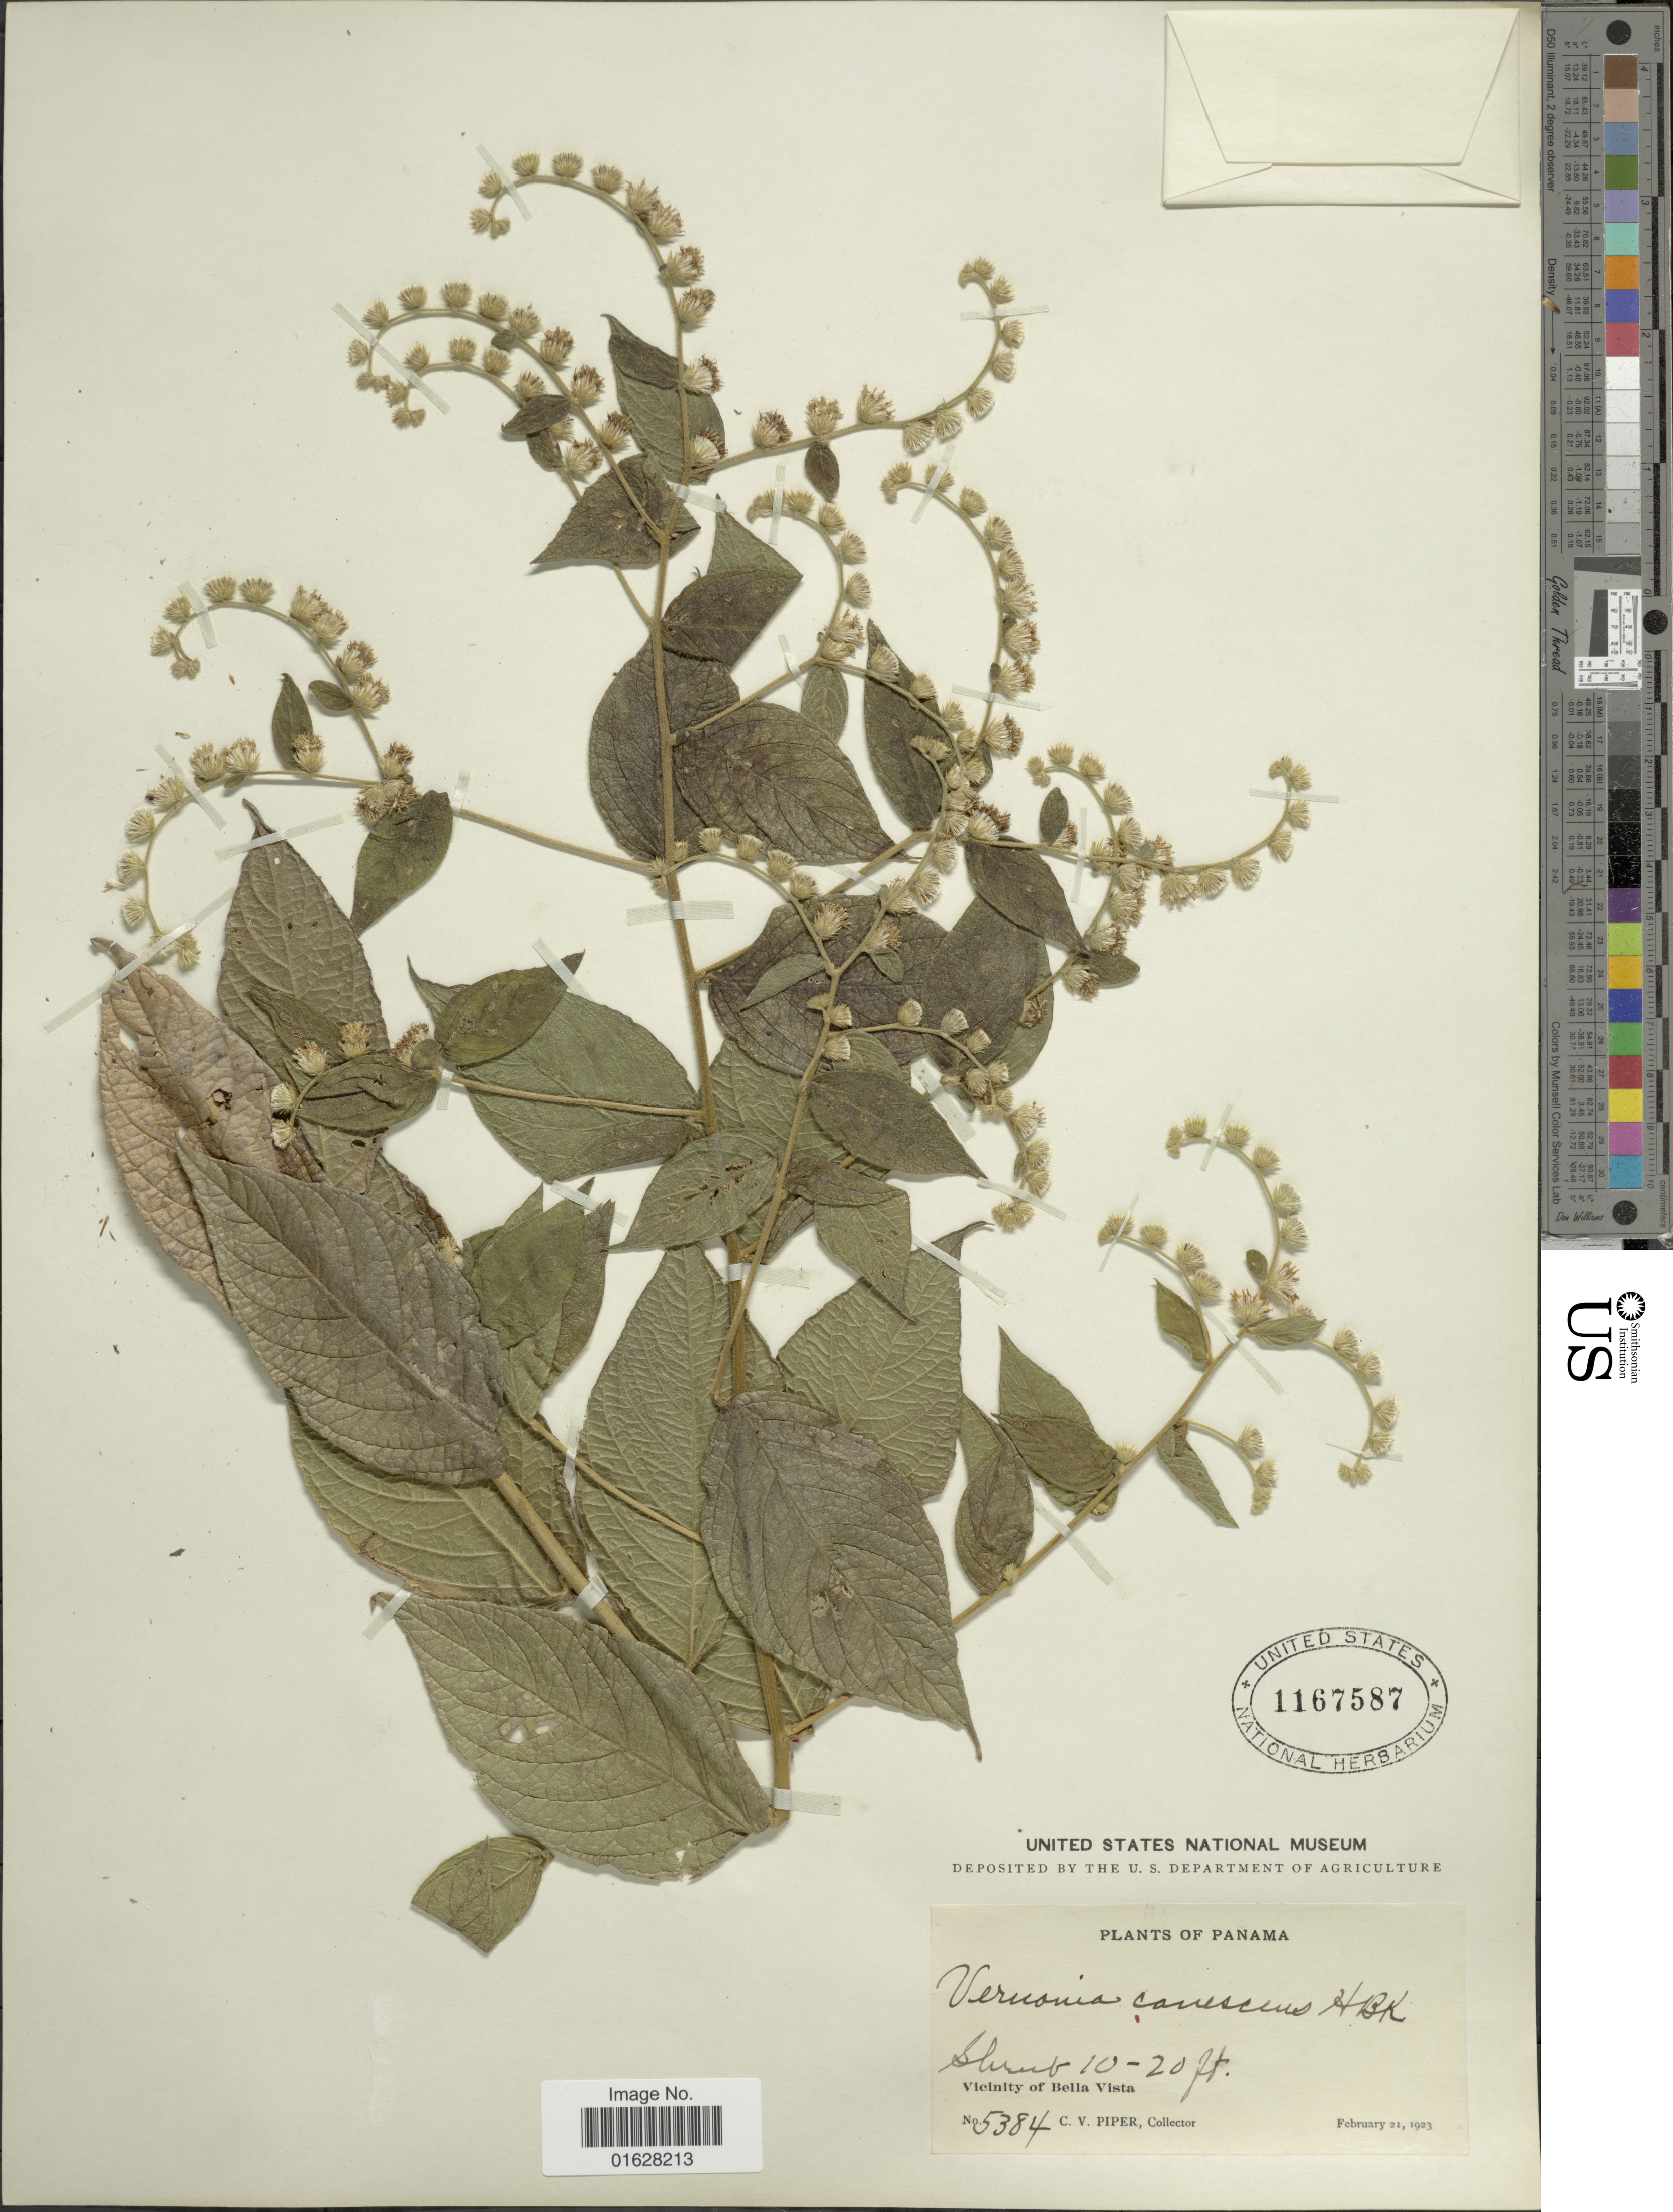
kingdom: Plantae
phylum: Tracheophyta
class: Magnoliopsida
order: Asterales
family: Asteraceae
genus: Lepidaploa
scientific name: Lepidaploa canescens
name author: (Kunth) H. Rob.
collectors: C. V. Piper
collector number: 5384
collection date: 1923-02-21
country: Panama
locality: Vicinity of Bella Vista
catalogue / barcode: US 1167587